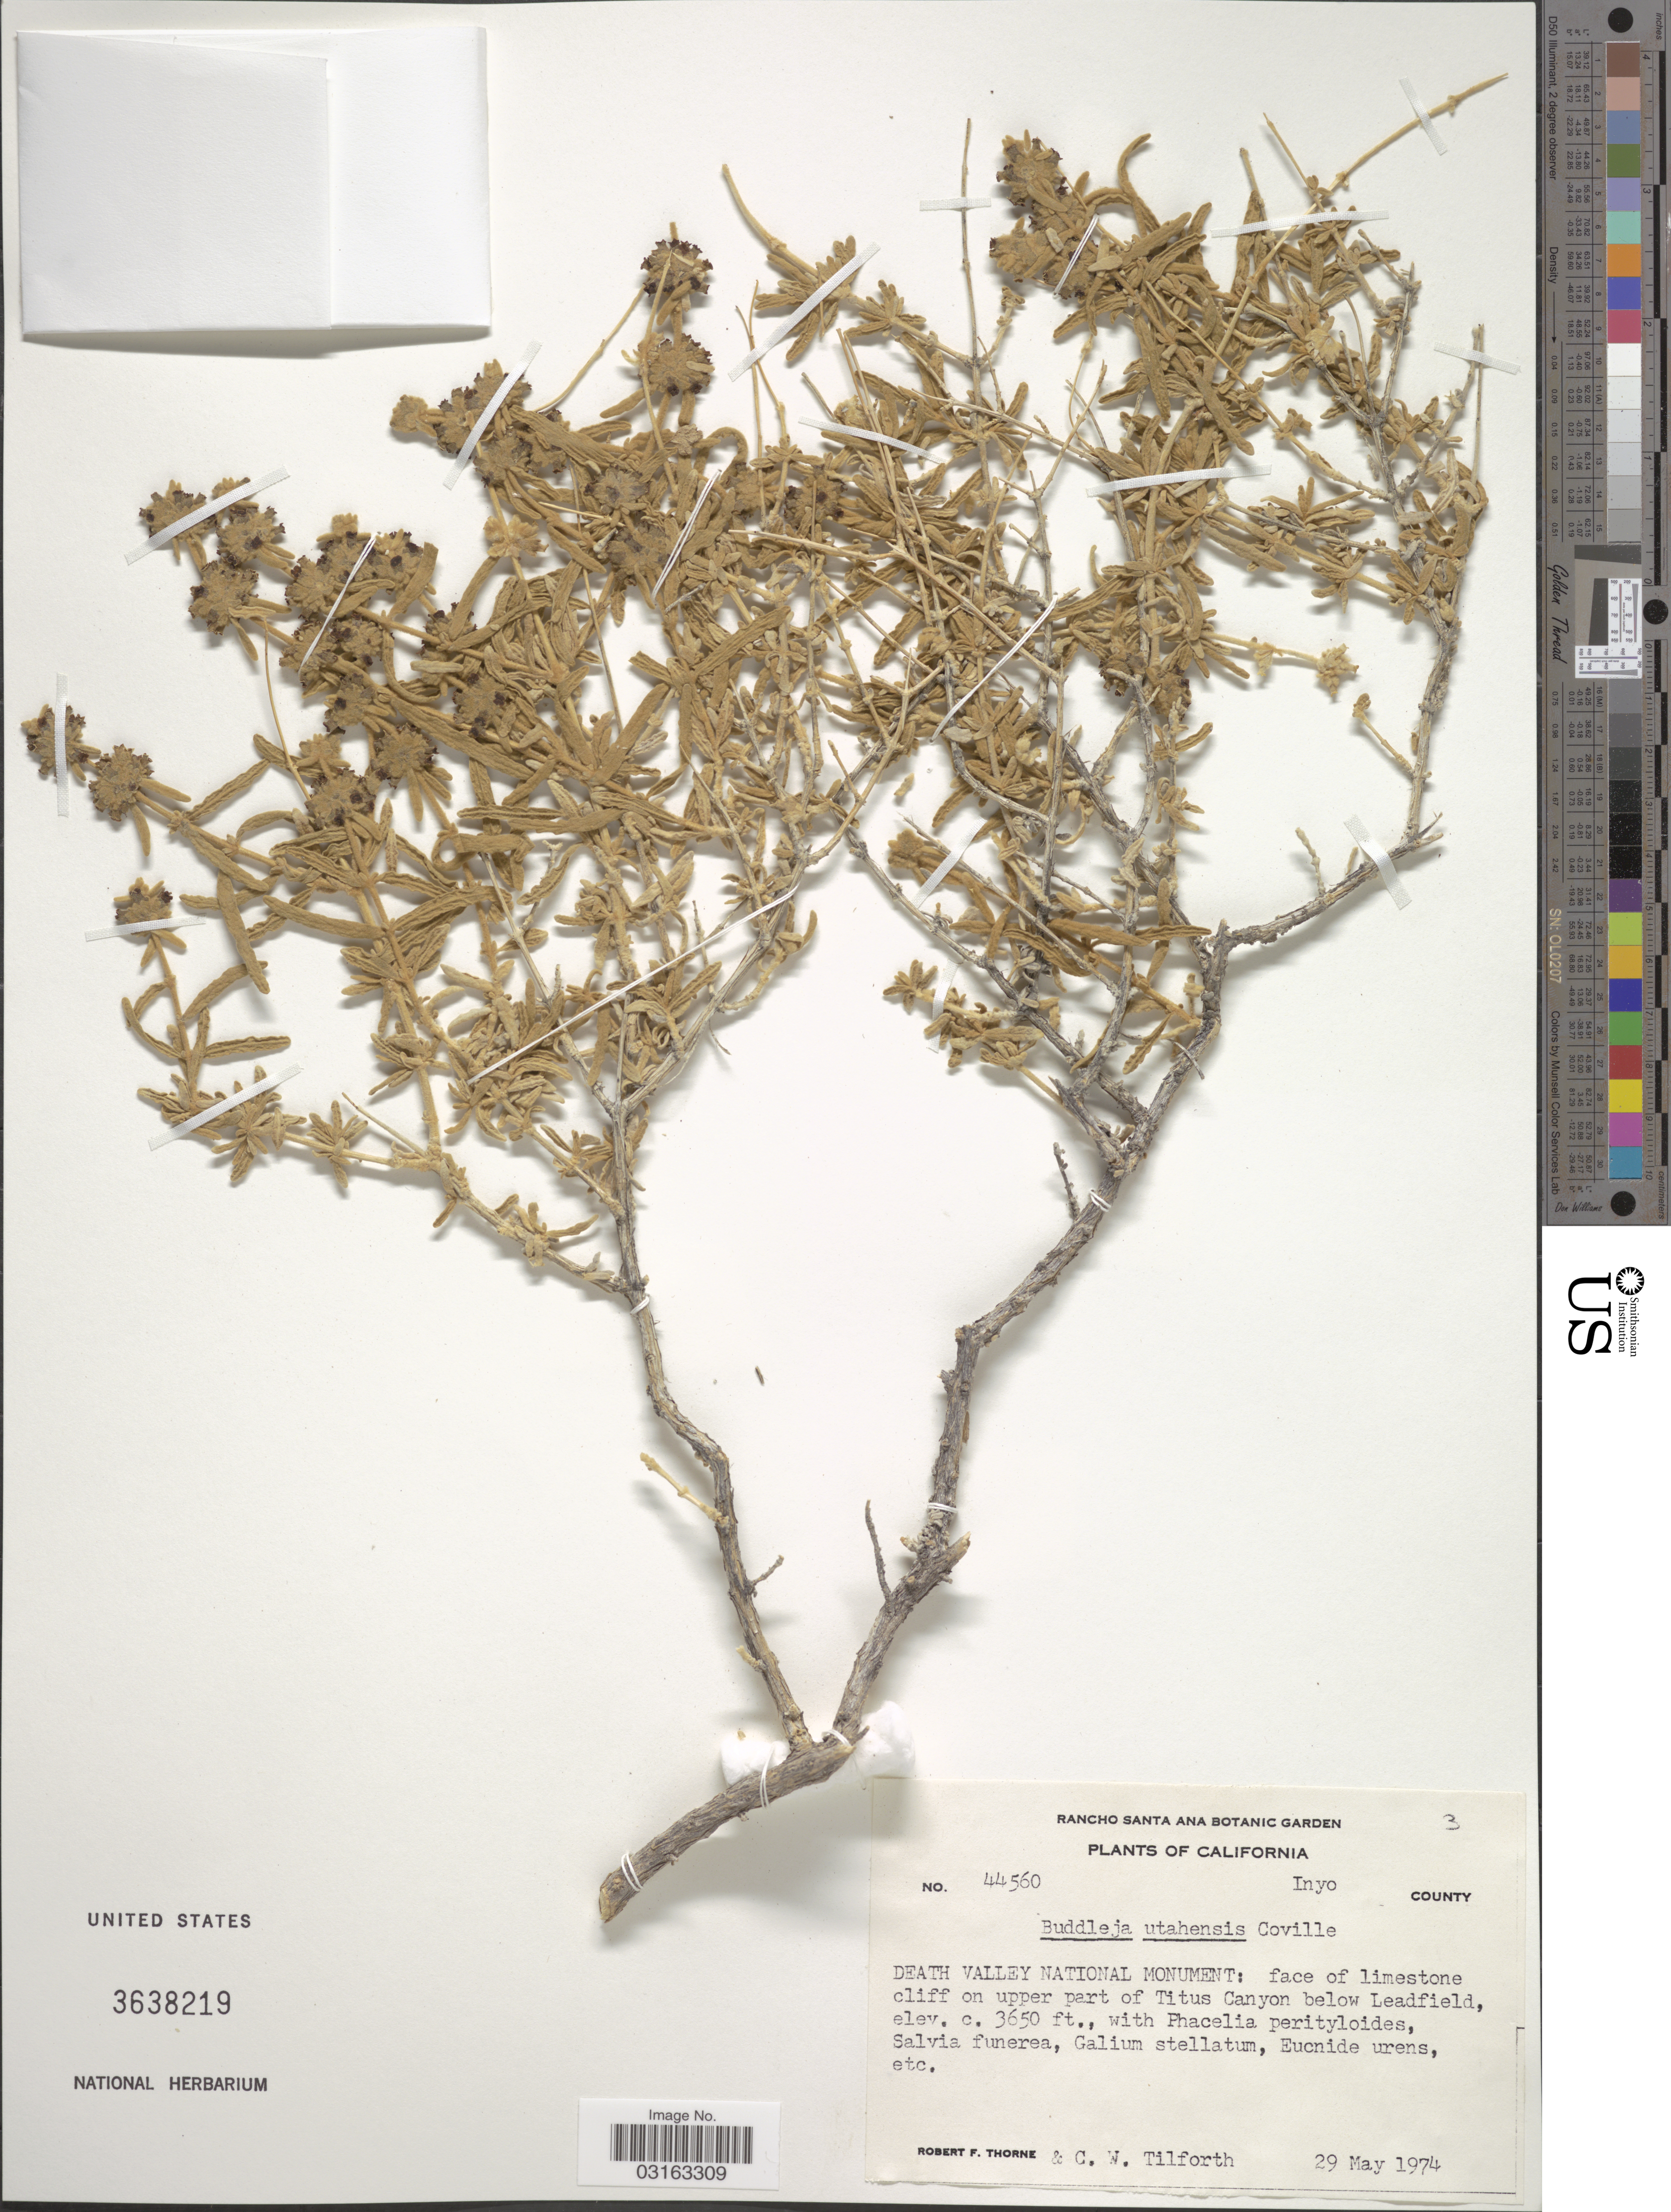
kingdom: Plantae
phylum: Tracheophyta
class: Magnoliopsida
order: Lamiales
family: Scrophulariaceae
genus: Buddleja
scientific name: Buddleja utahensis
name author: Coville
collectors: R. F. Thorne & C. Tilforth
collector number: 44560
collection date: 1974-05-29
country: United States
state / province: California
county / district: Inyo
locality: Inyo County. Death Valley National Monument: face of limestone cliff on upper part of Titus Canyon below Leadfield.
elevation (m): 1113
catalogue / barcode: US 3638219